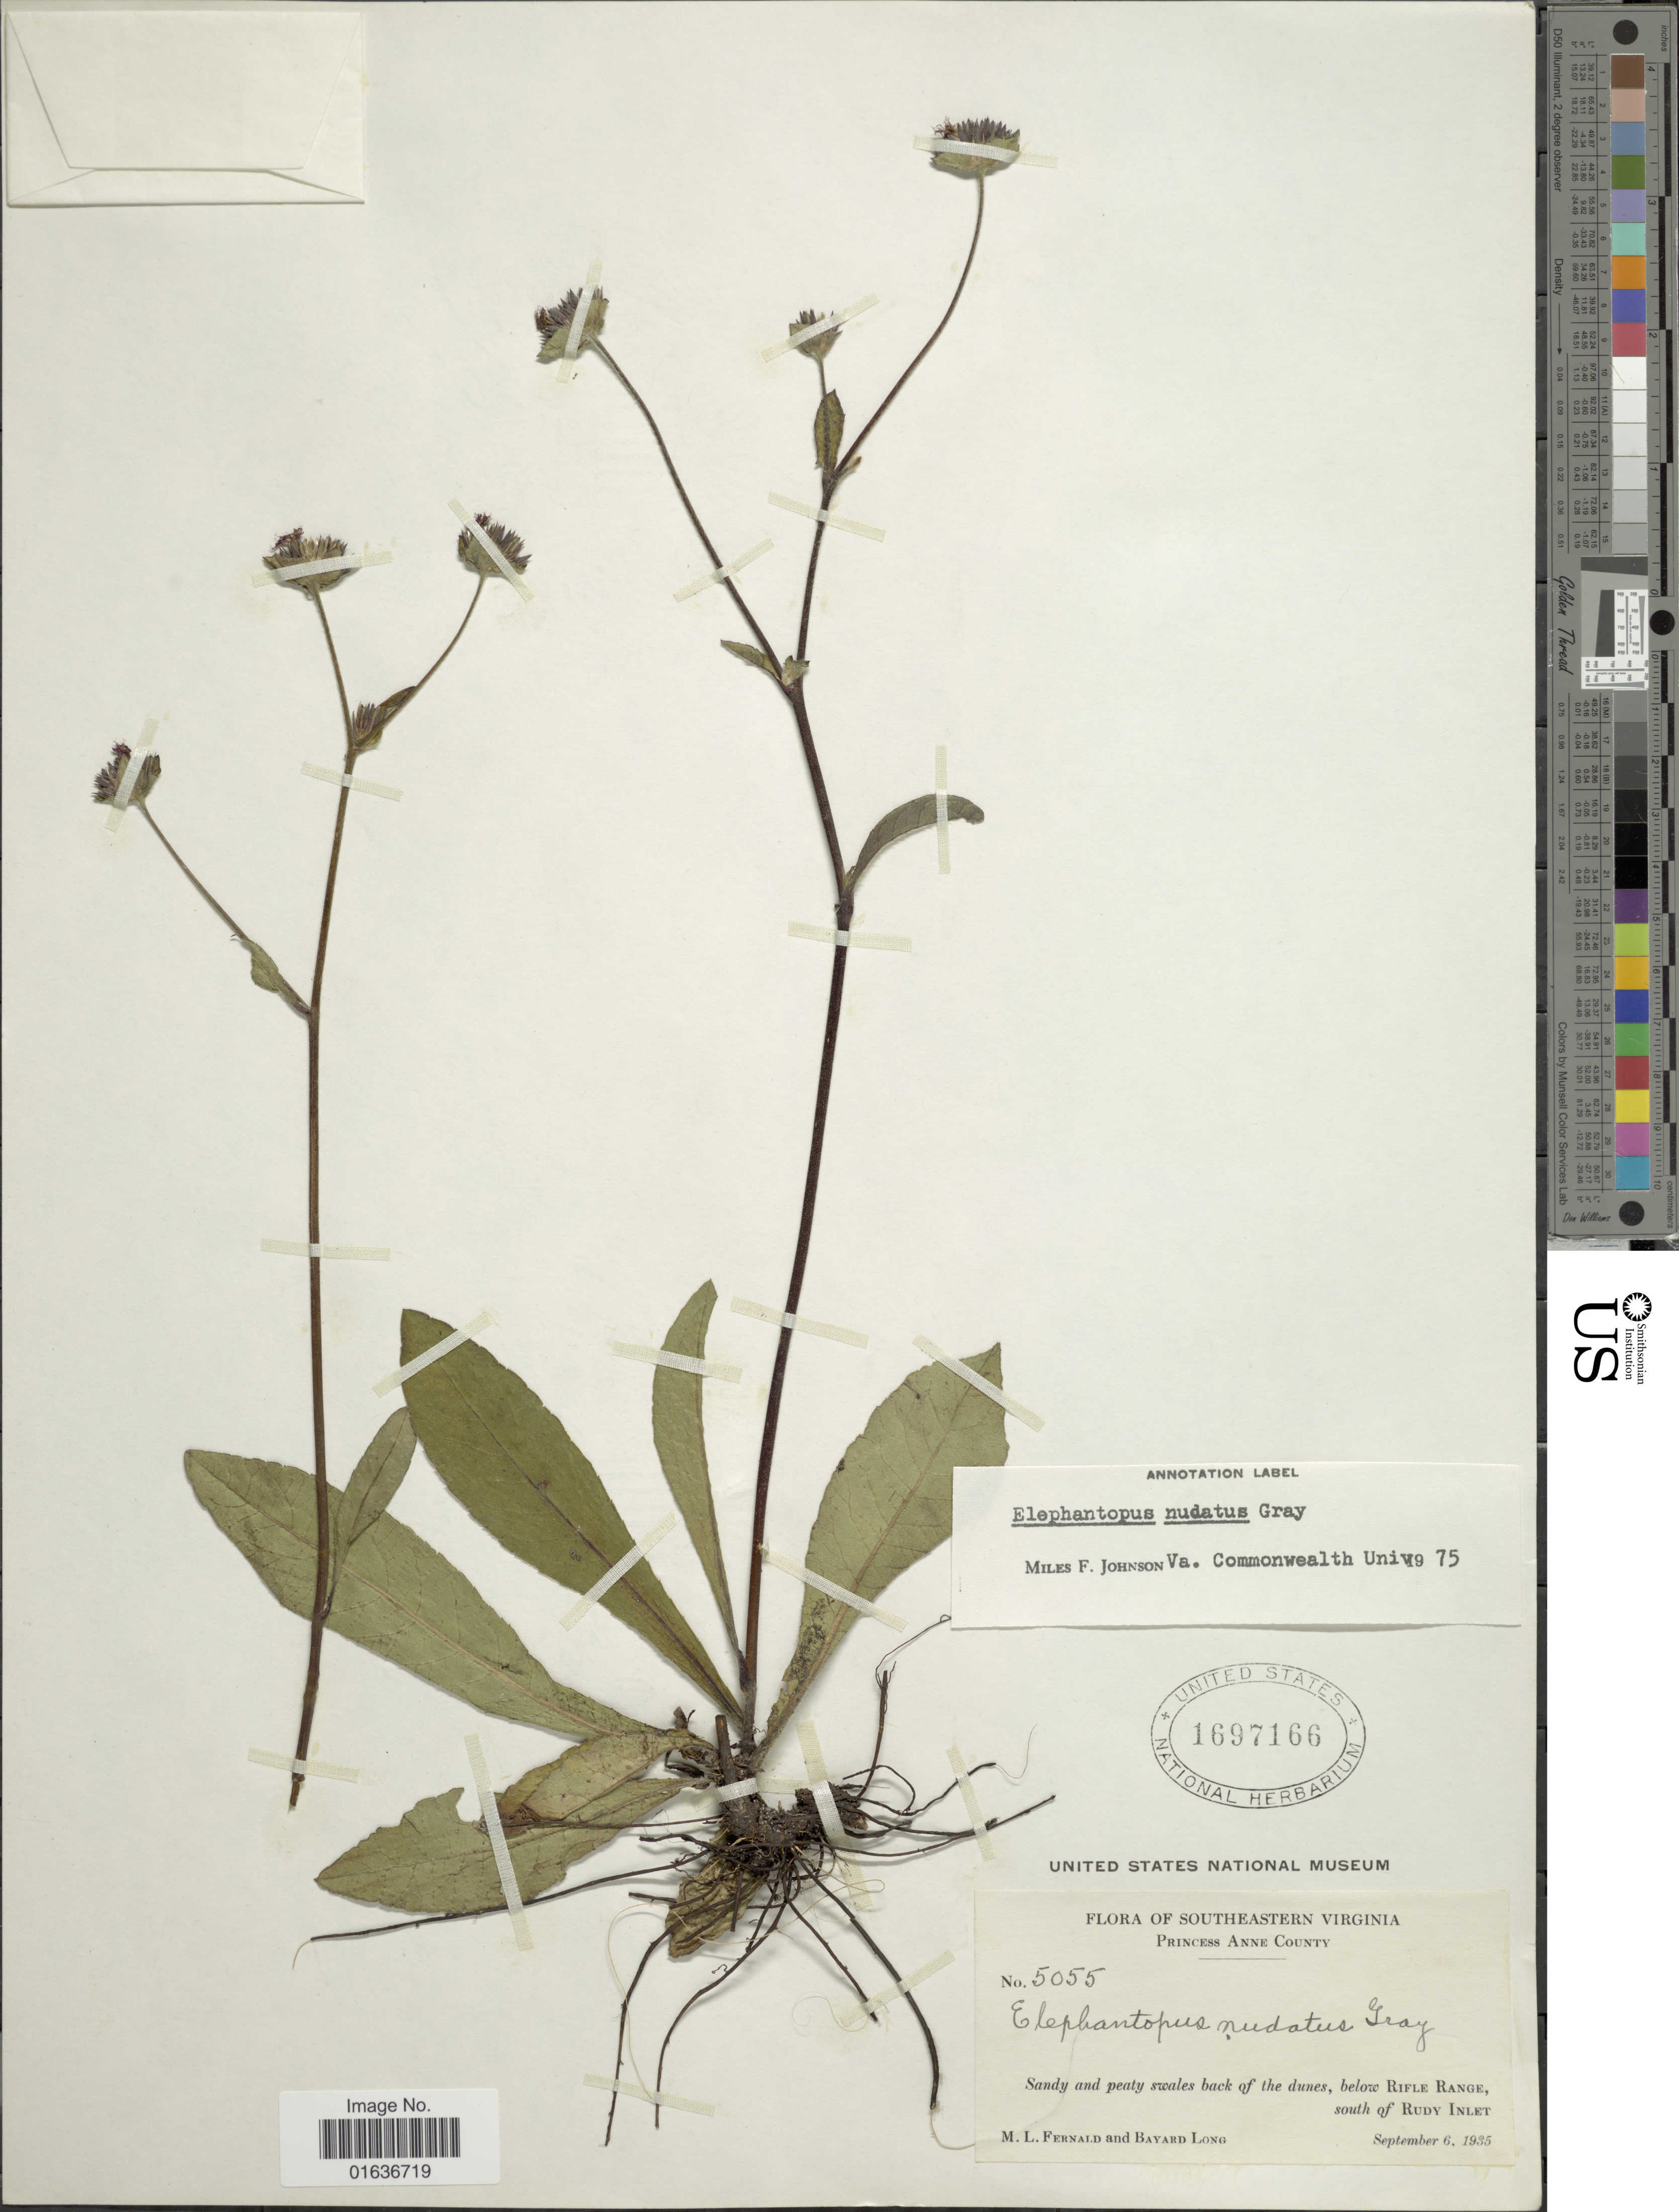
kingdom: Plantae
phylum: Tracheophyta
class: Magnoliopsida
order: Asterales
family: Asteraceae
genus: Elephantopus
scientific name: Elephantopus nudatus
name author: A. Gray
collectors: M. L. Fernald & B. Long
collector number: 5055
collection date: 1935-09-06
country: United States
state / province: Virginia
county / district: City of Virginia Beach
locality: Southeastern Virginia, Princess Anne (=historic county name) County, Sandy and peaty swales back of the dunes, below Rifle Range, south of Rudy Inlet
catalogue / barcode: US 1697166